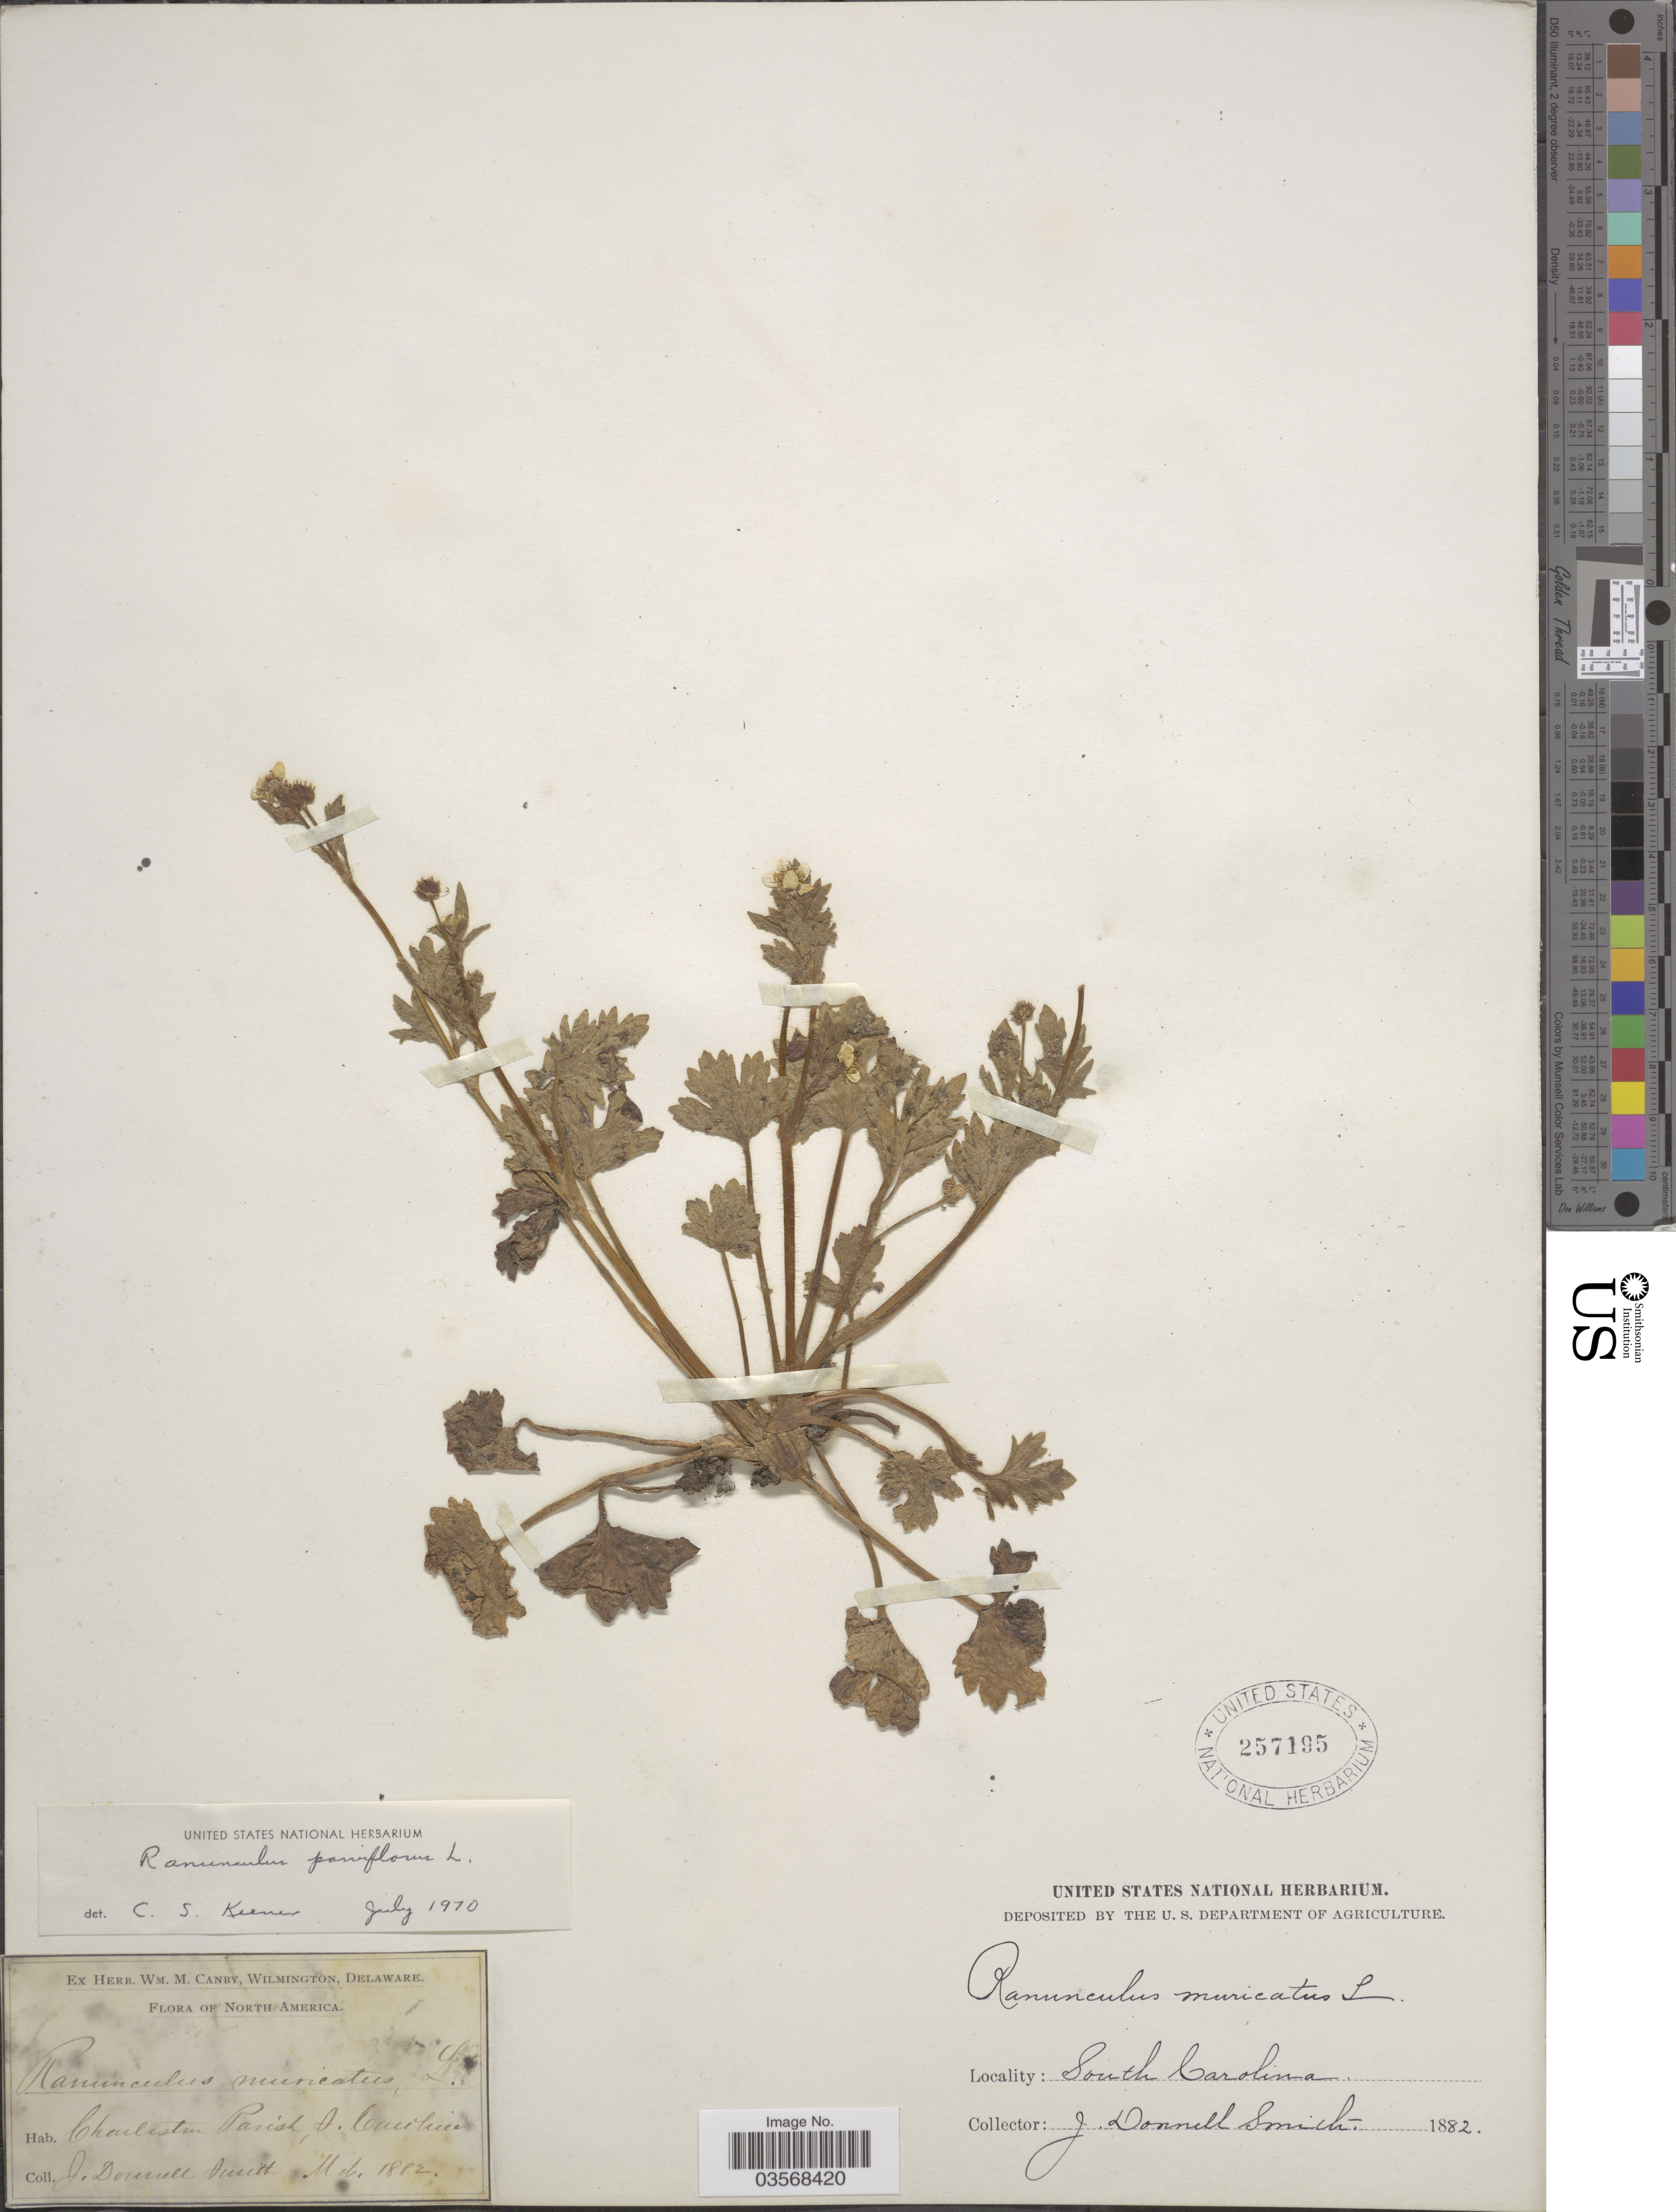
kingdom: Plantae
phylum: Tracheophyta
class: Magnoliopsida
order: Ranunculales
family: Ranunculaceae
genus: Ranunculus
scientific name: Ranunculus parviflorus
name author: L.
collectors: J. Donnell Smith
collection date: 1882-03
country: United States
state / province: South Carolina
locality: Charleston Parish.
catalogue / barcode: US 257195